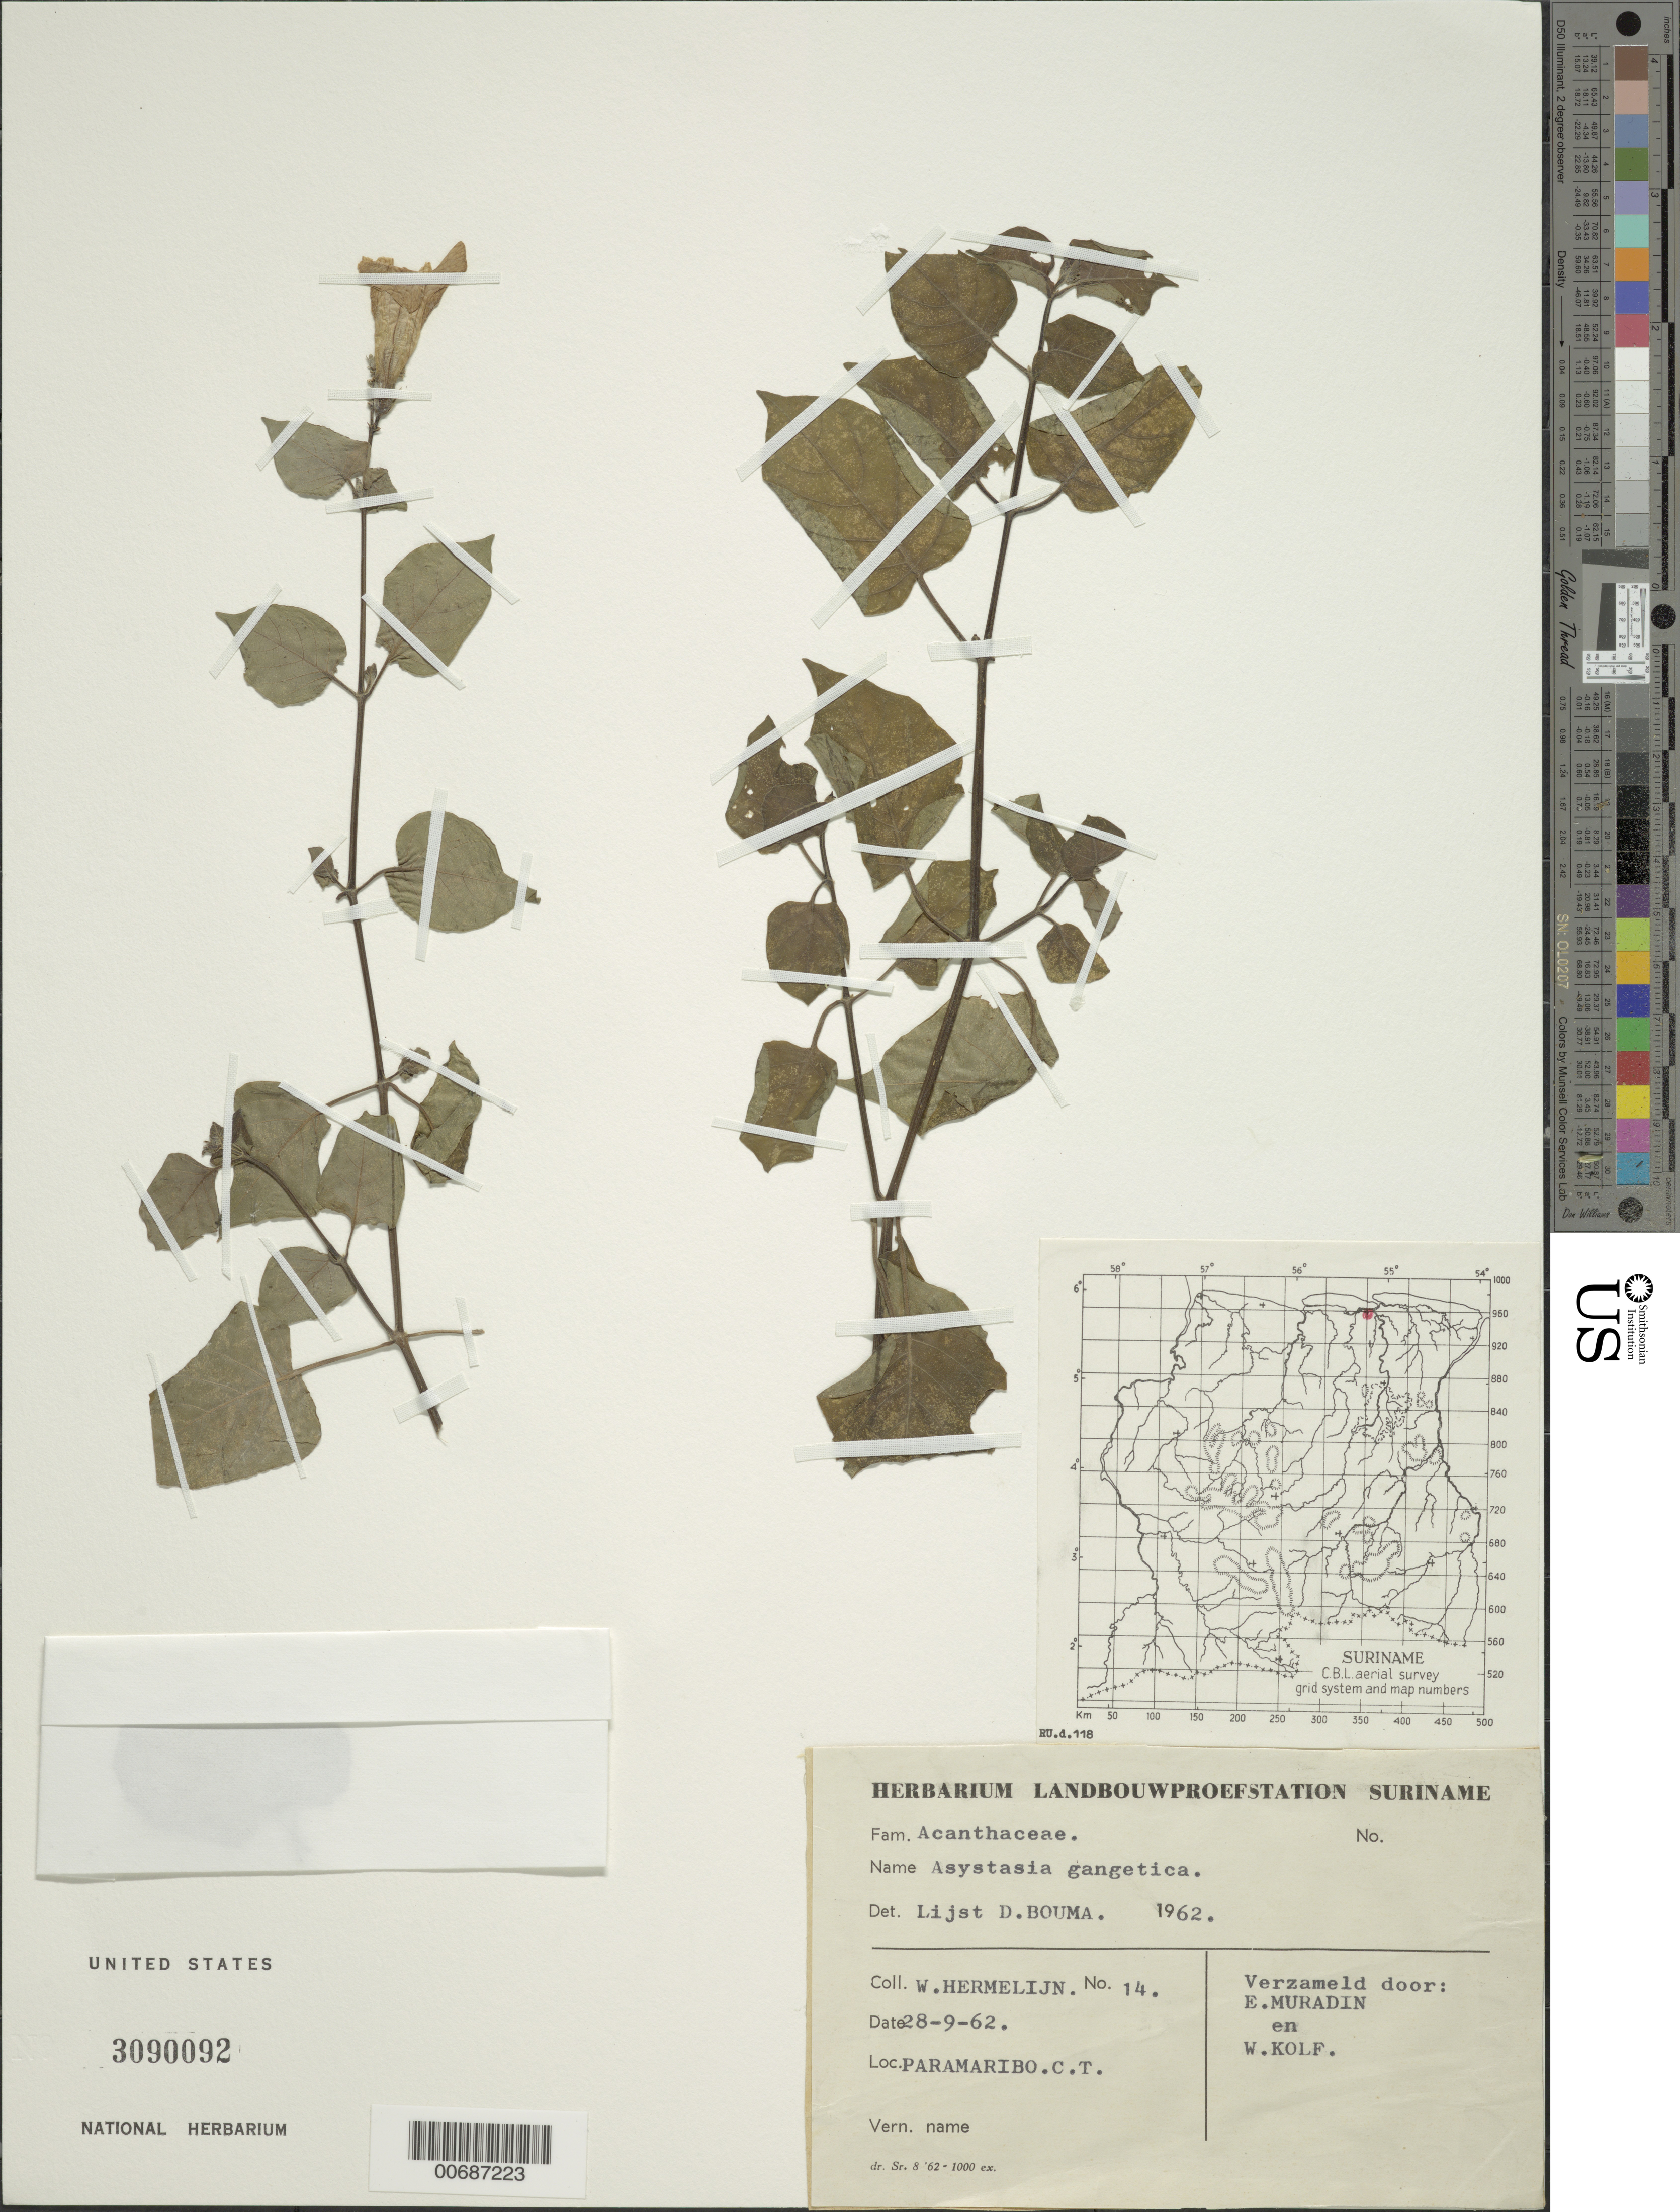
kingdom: Plantae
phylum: Tracheophyta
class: Magnoliopsida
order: Lamiales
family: Acanthaceae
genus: Asystasia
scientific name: Asystasia gangetica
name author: (L.) T. Anderson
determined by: Bouma, Lijst D.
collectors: W. Hermelijn, E. Muradin & W. Kolf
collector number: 14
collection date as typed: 28-Sep-62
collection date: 1962-09-28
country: Suriname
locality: Paramaribo C.T.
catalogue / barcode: US 3090092